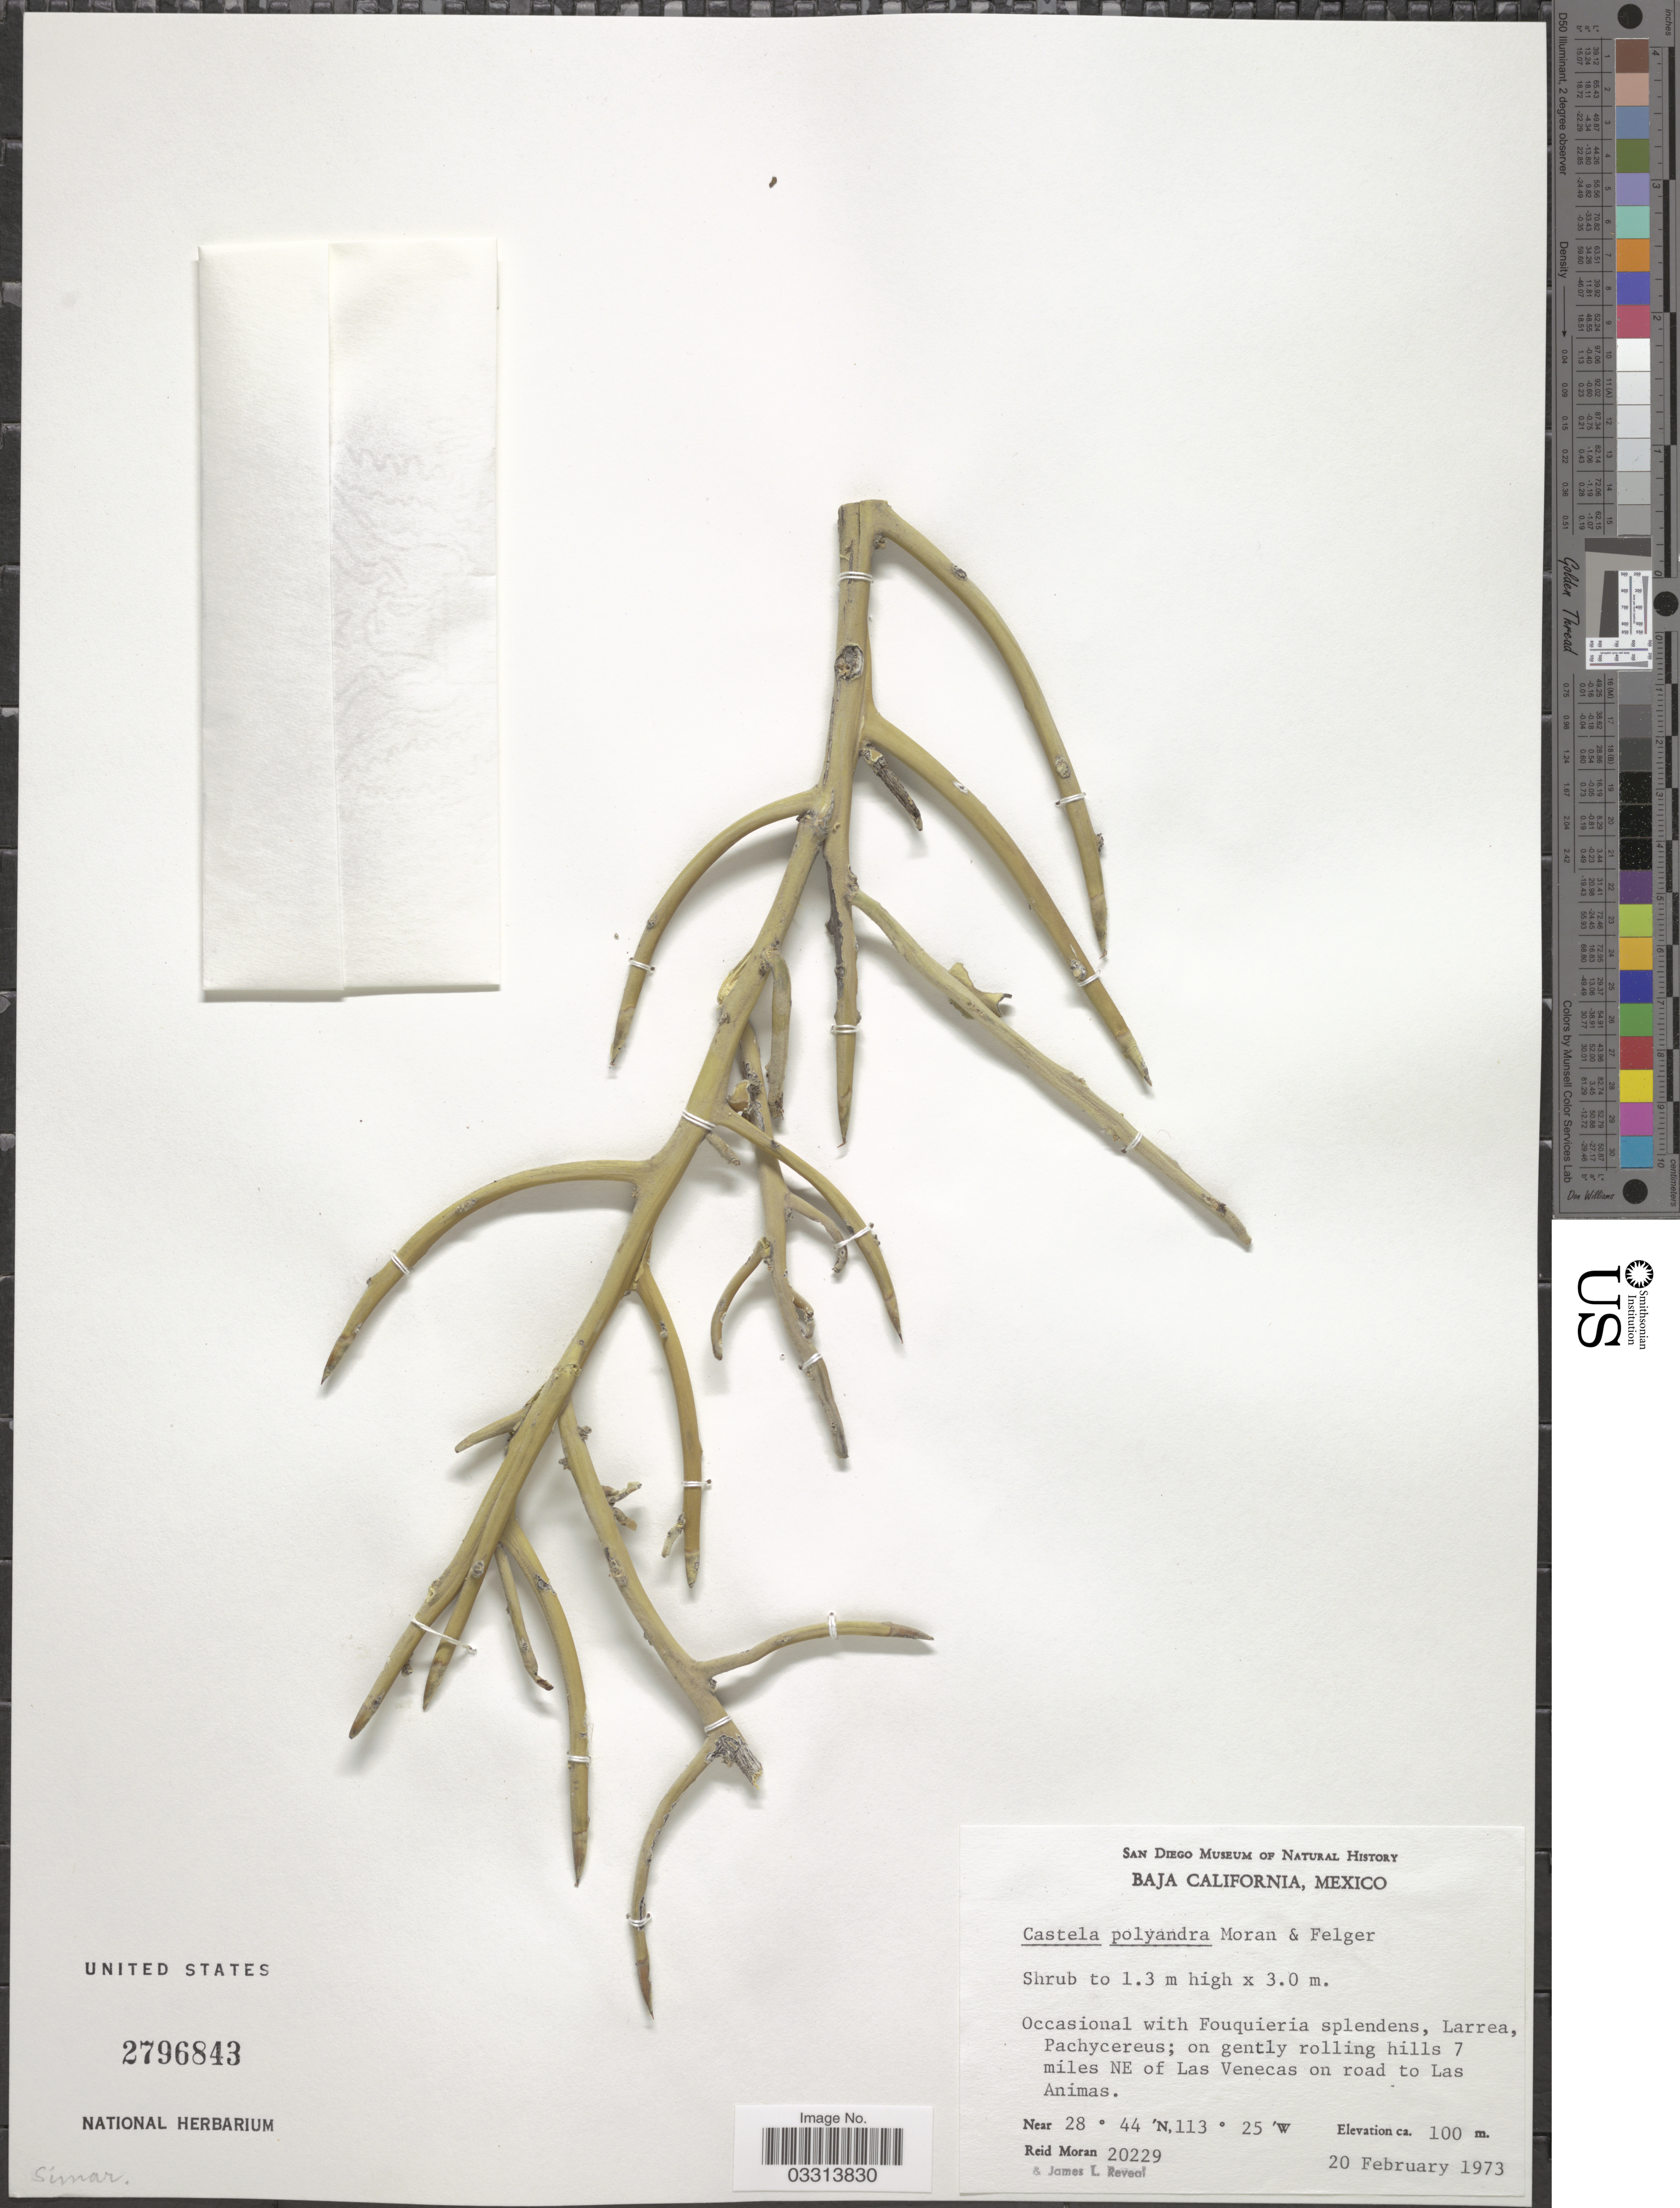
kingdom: Plantae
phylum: Tracheophyta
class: Magnoliopsida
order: Sapindales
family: Simaroubaceae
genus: Castela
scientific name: Castela polyandra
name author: Moran & Felger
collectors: R. V. Moran & J. L. Reveal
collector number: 20229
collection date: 1973-02-20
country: Mexico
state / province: Baja California Norte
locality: On gently rolling hills 7 miles NE of Las Venecas on road to Las Animas.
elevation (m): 100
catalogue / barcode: US 2796843